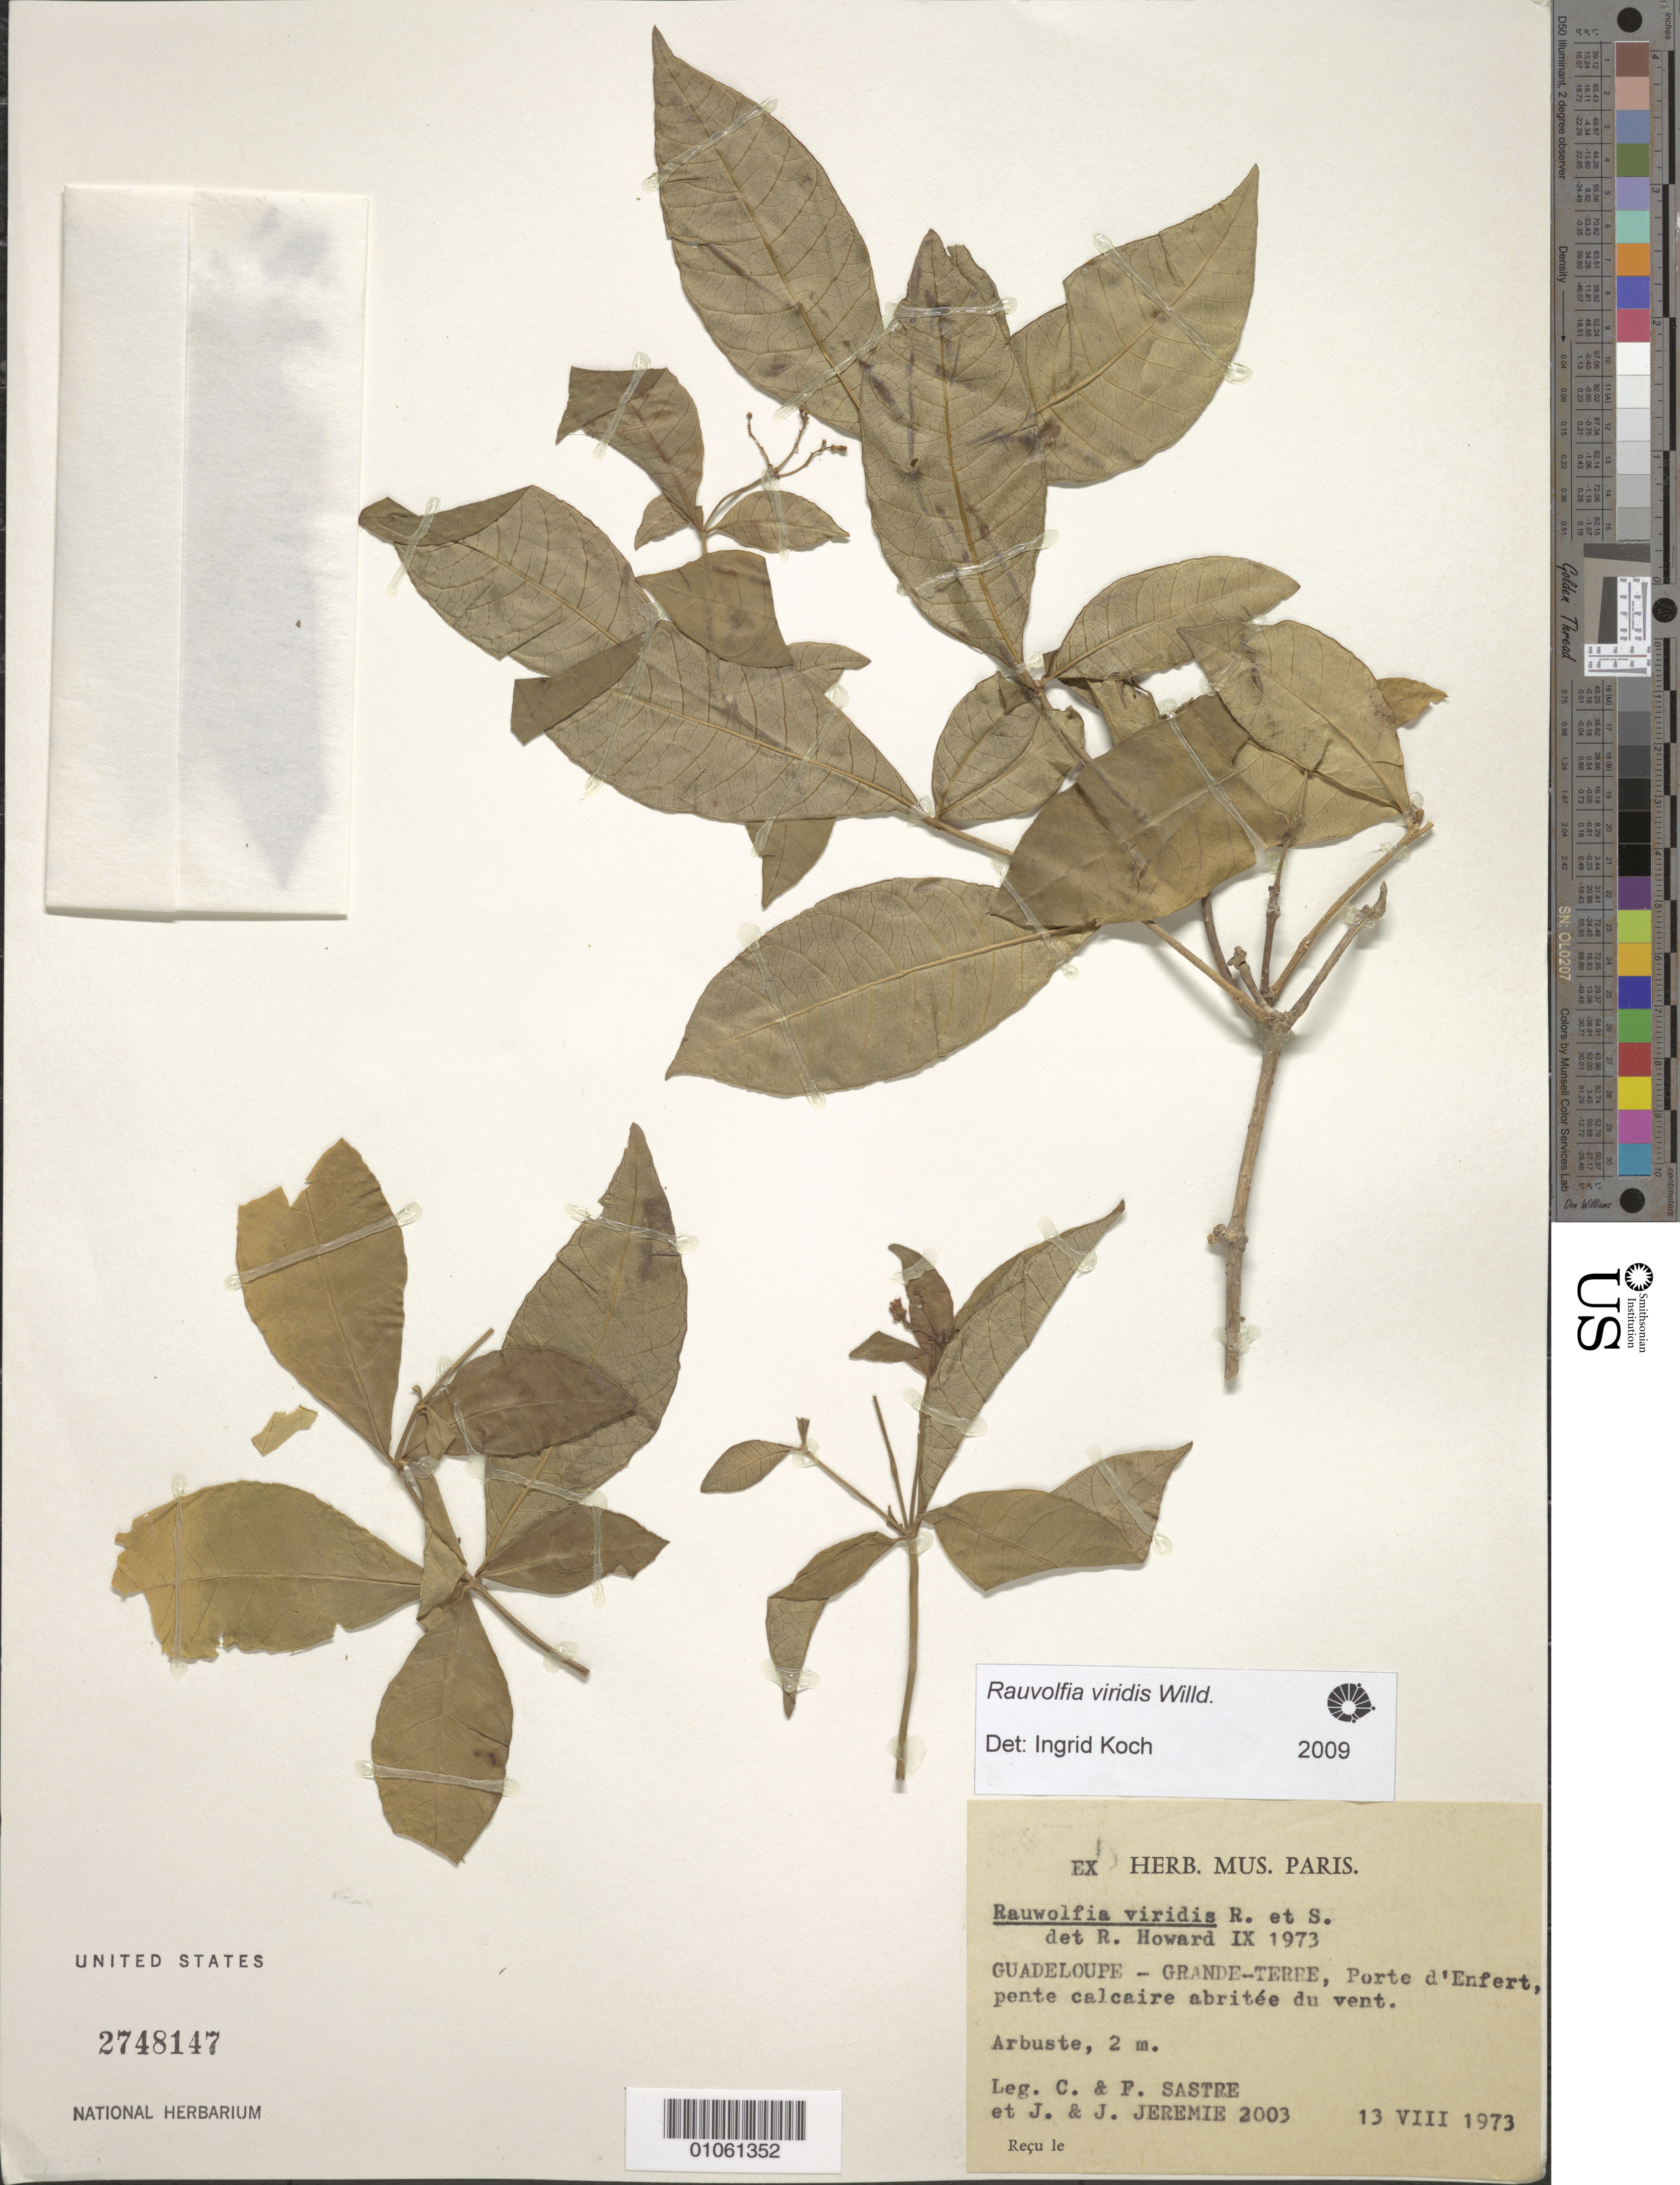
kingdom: Plantae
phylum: Tracheophyta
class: Magnoliopsida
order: Gentianales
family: Apocynaceae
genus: Rauvolfia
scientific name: Rauvolfia viridis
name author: Willd. ex Roem. & Schult.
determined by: Koch, I.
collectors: C. H. L. Sastre, F. Sastre & J. Jérémie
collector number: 2003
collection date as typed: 13 Aug 1973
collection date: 1973-08-13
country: Guadeloupe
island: Grande Terre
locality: Porte d'Enfert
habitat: Pente calcaire arbitée du vent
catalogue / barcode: US 2748147